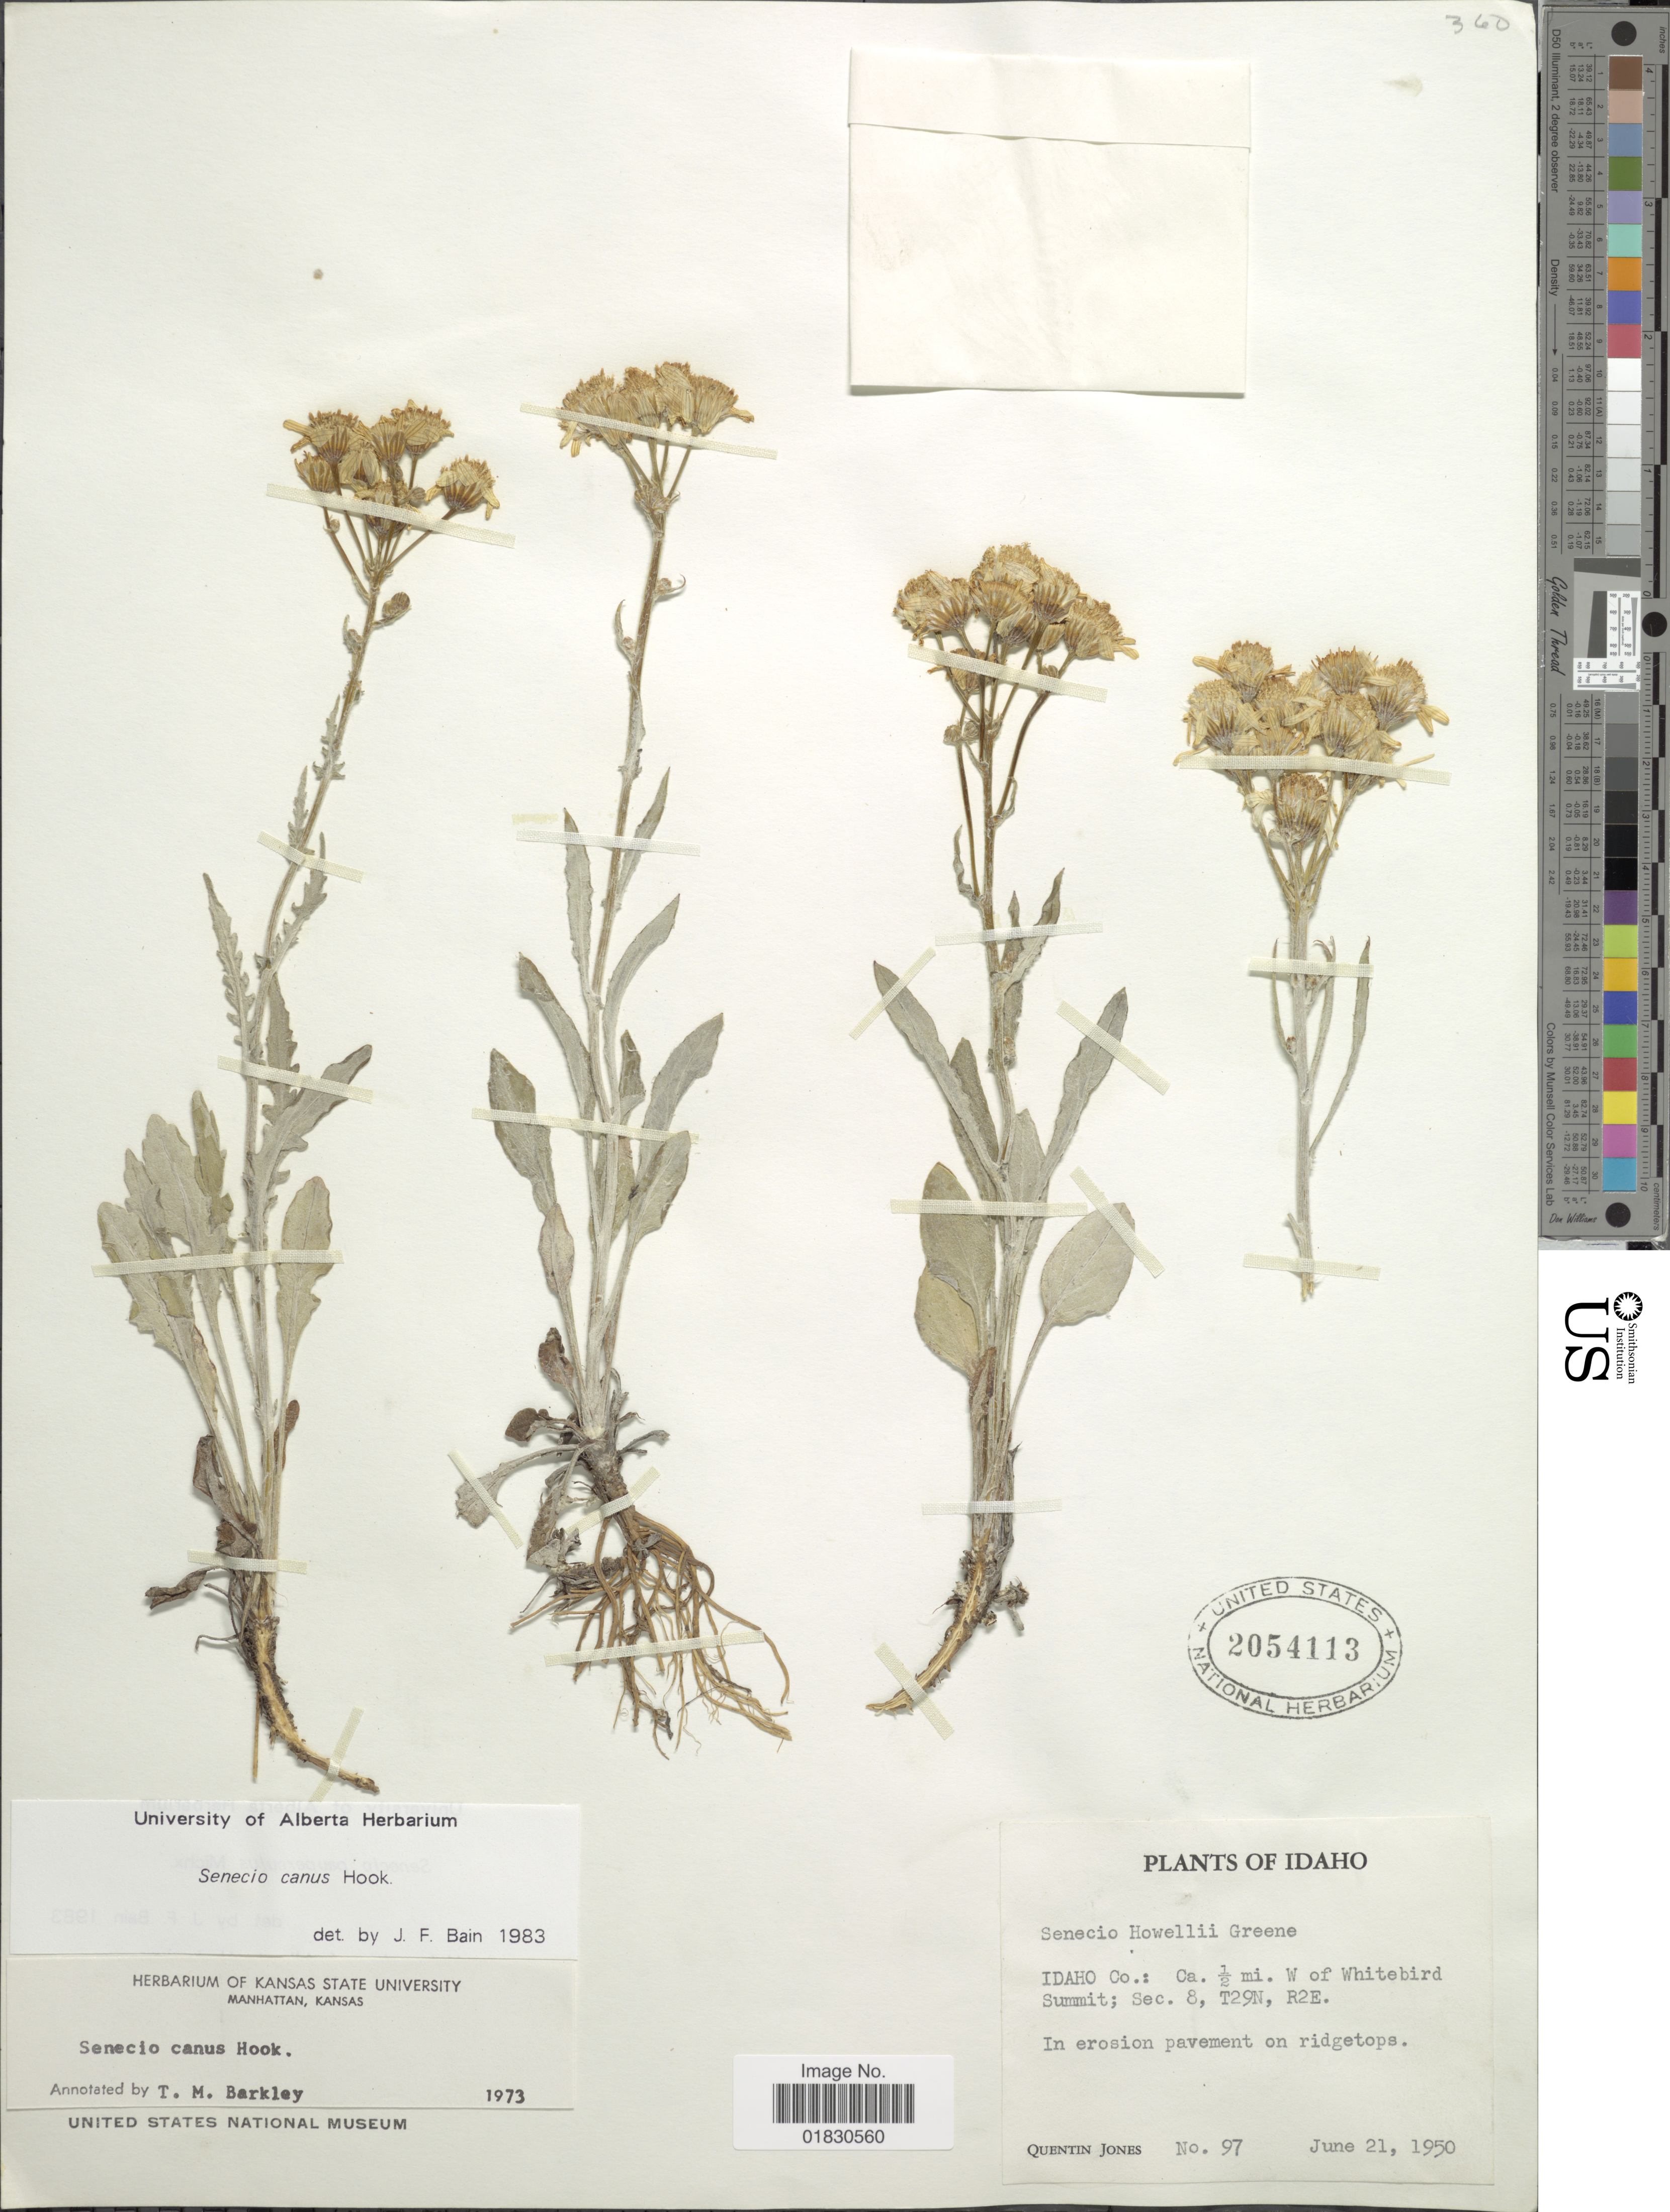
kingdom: Plantae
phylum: Tracheophyta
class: Magnoliopsida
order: Asterales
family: Asteraceae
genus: Packera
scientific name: Packera cana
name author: (Hook.) W.A. Weber & Á. Löve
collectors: Q. Jones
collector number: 97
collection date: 1950-06-21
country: United States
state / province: Idaho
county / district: Idaho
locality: ½ mi. W. of Whitebird Summit, SEc. 8, T29N, R2E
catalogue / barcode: US 2054113